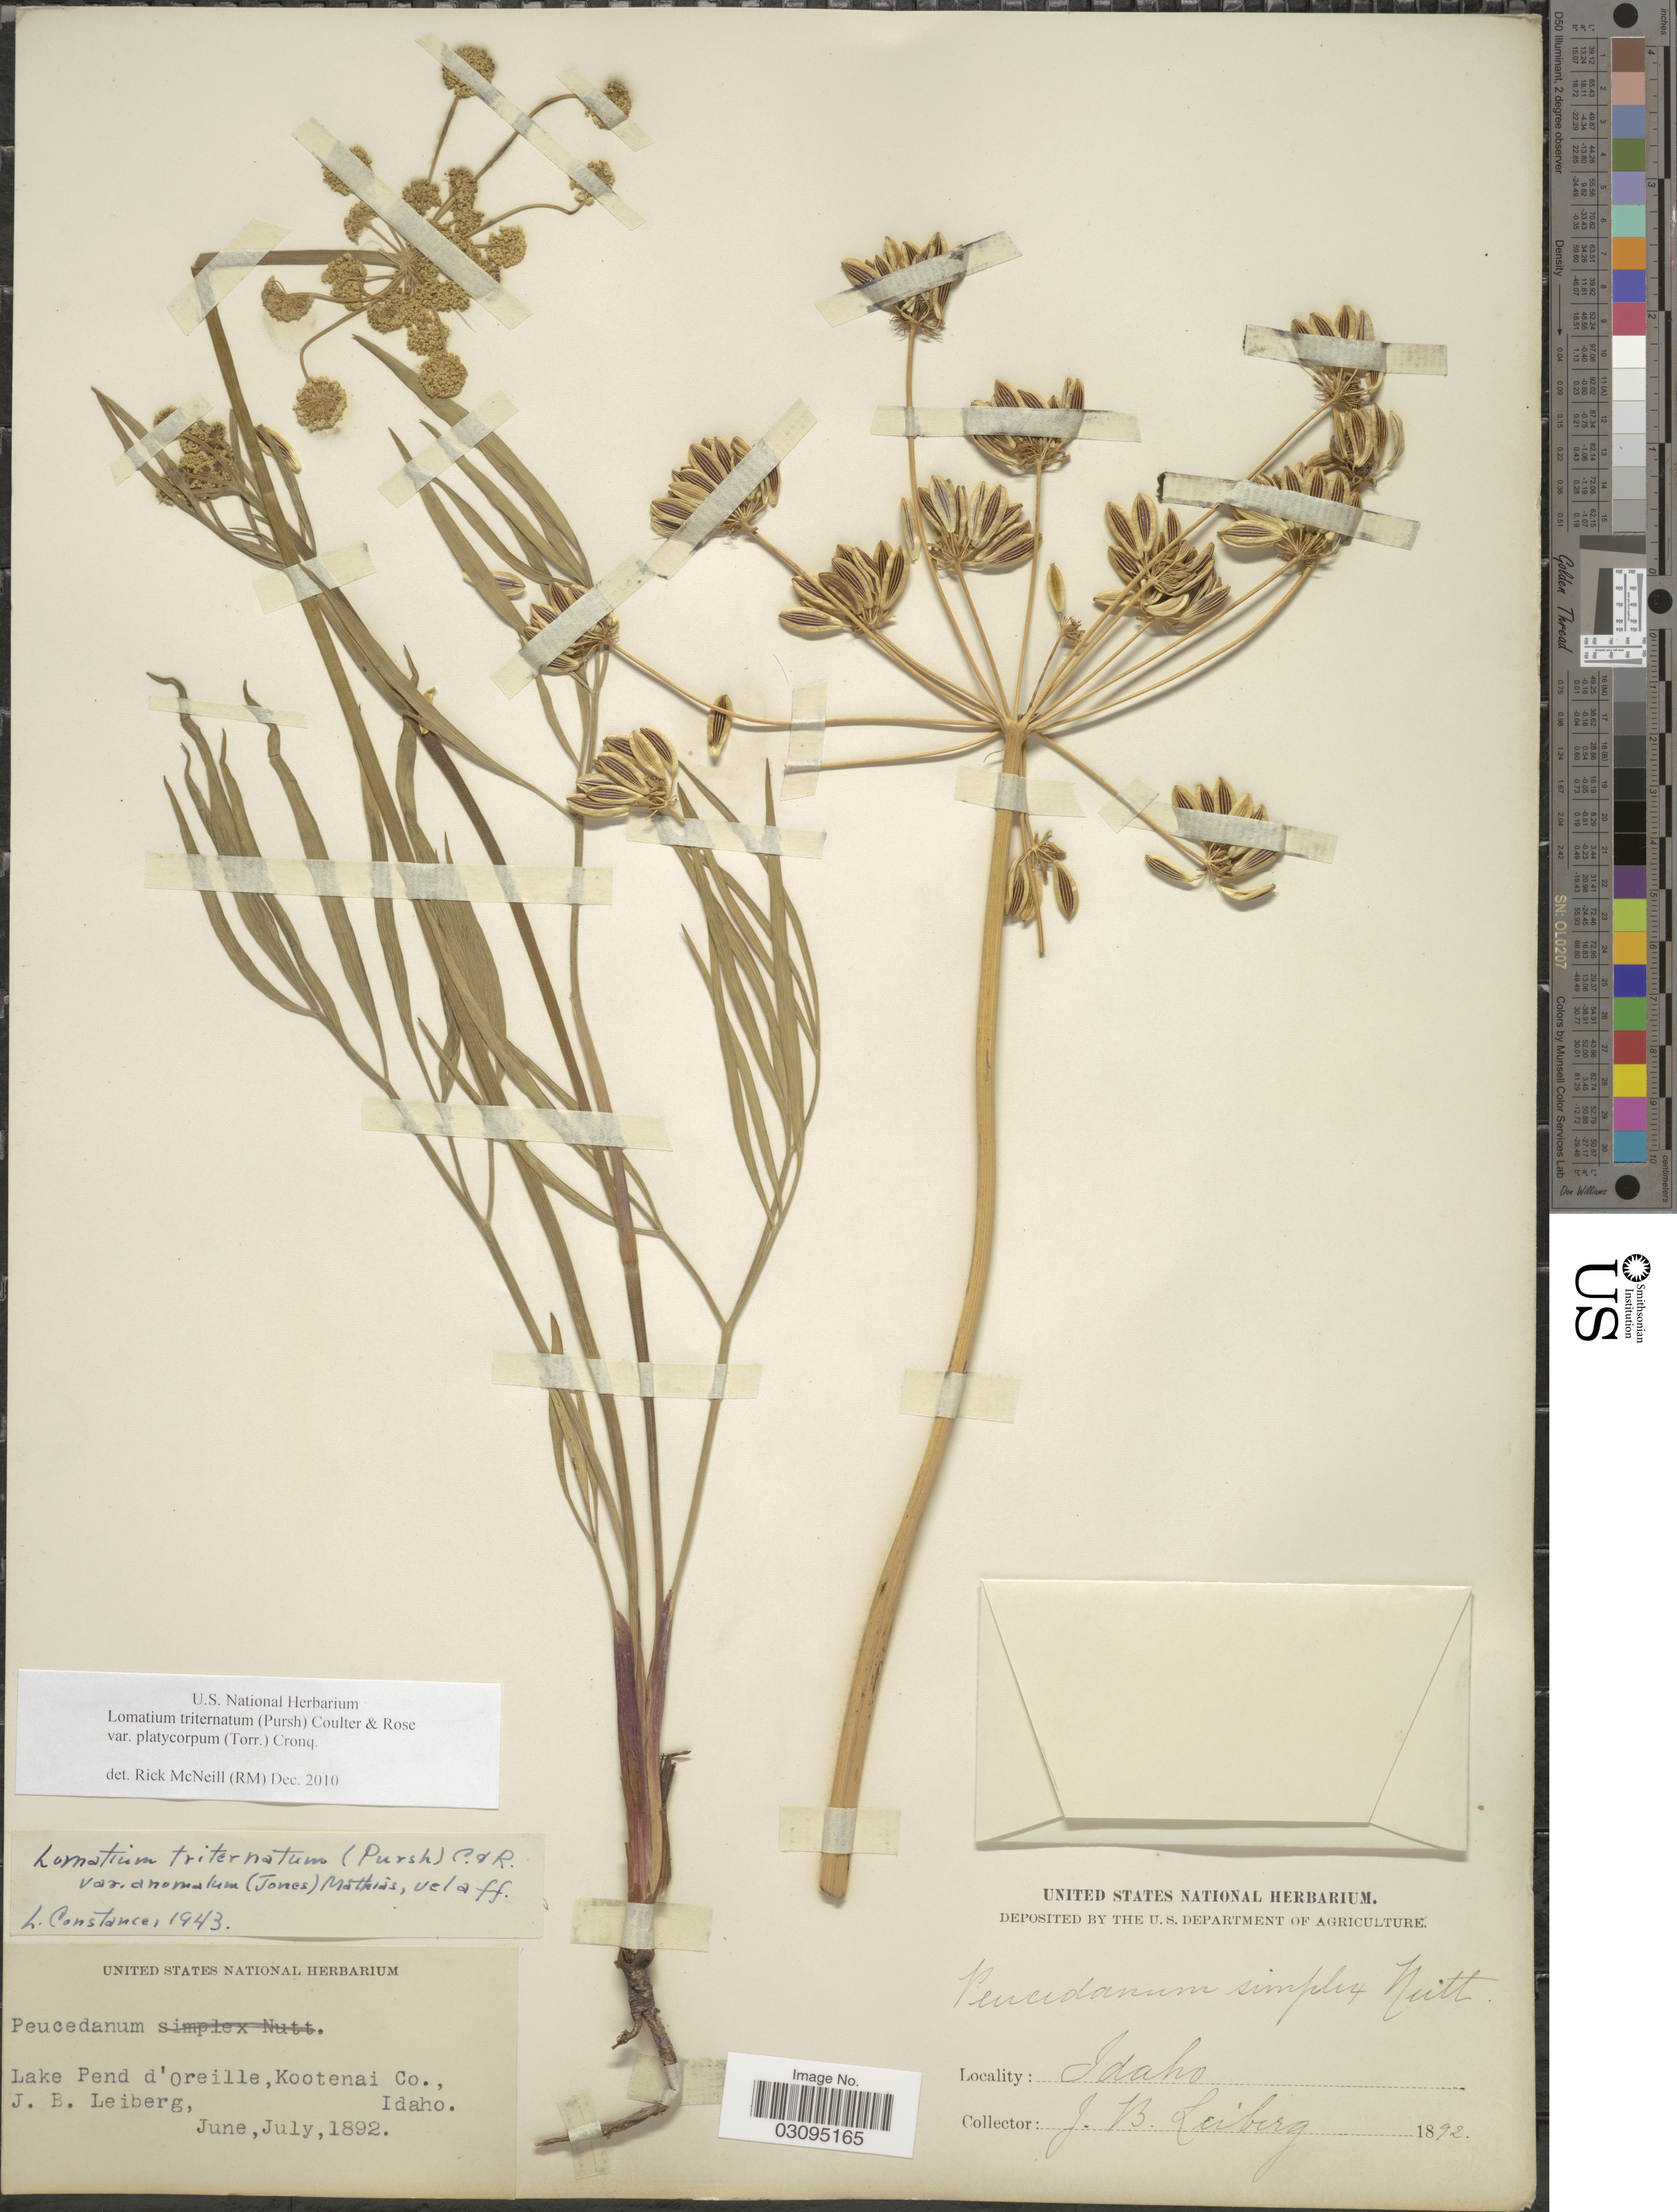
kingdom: Plantae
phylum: Tracheophyta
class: Magnoliopsida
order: Apiales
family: Apiaceae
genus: Lomatium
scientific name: Lomatium triternatum var. platycarpum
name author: (Torr.) B. Boivin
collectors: J. B. Leiberg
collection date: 1892-06/1892-07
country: United States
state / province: Idaho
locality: Lake Pend d'Oreille, Kootenai Co.